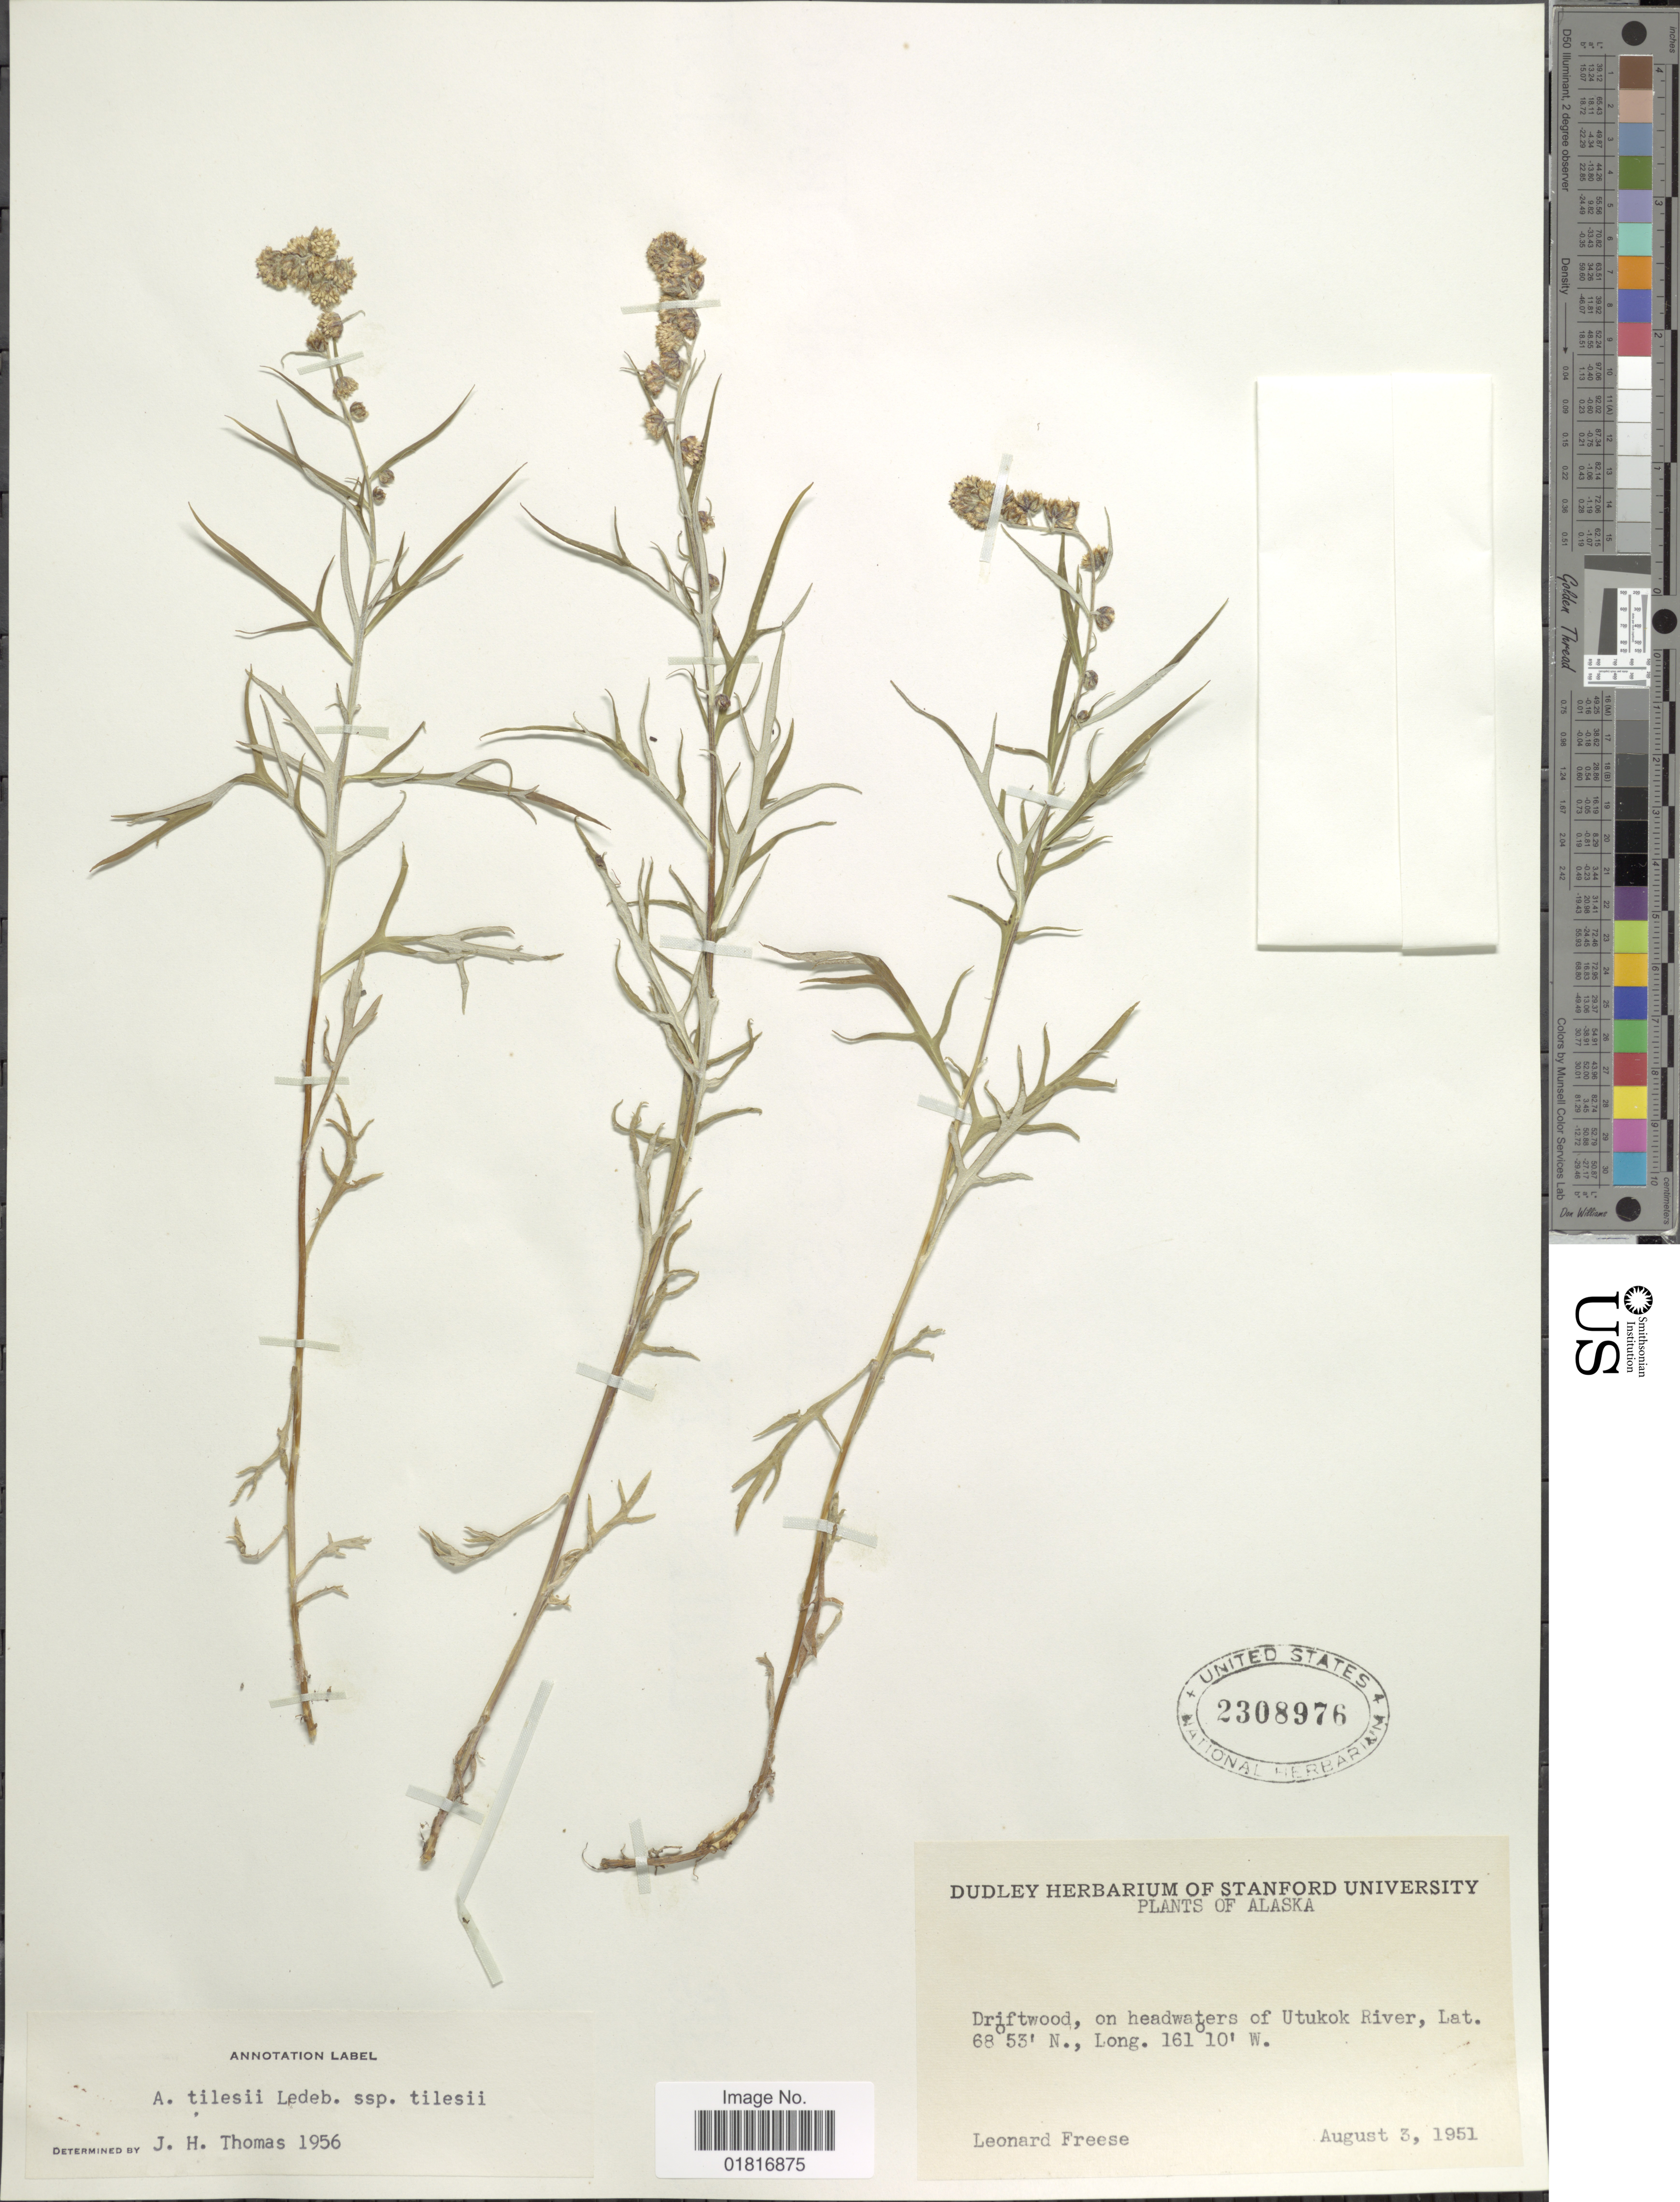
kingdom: Plantae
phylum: Tracheophyta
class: Magnoliopsida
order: Asterales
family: Asteraceae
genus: Artemisia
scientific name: Artemisia tilesii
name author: Ledeb.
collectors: L. Freese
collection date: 1951-08-03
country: United States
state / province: Alaska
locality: Driftwood, on headwaters of Utukok River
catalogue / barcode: US 2308976